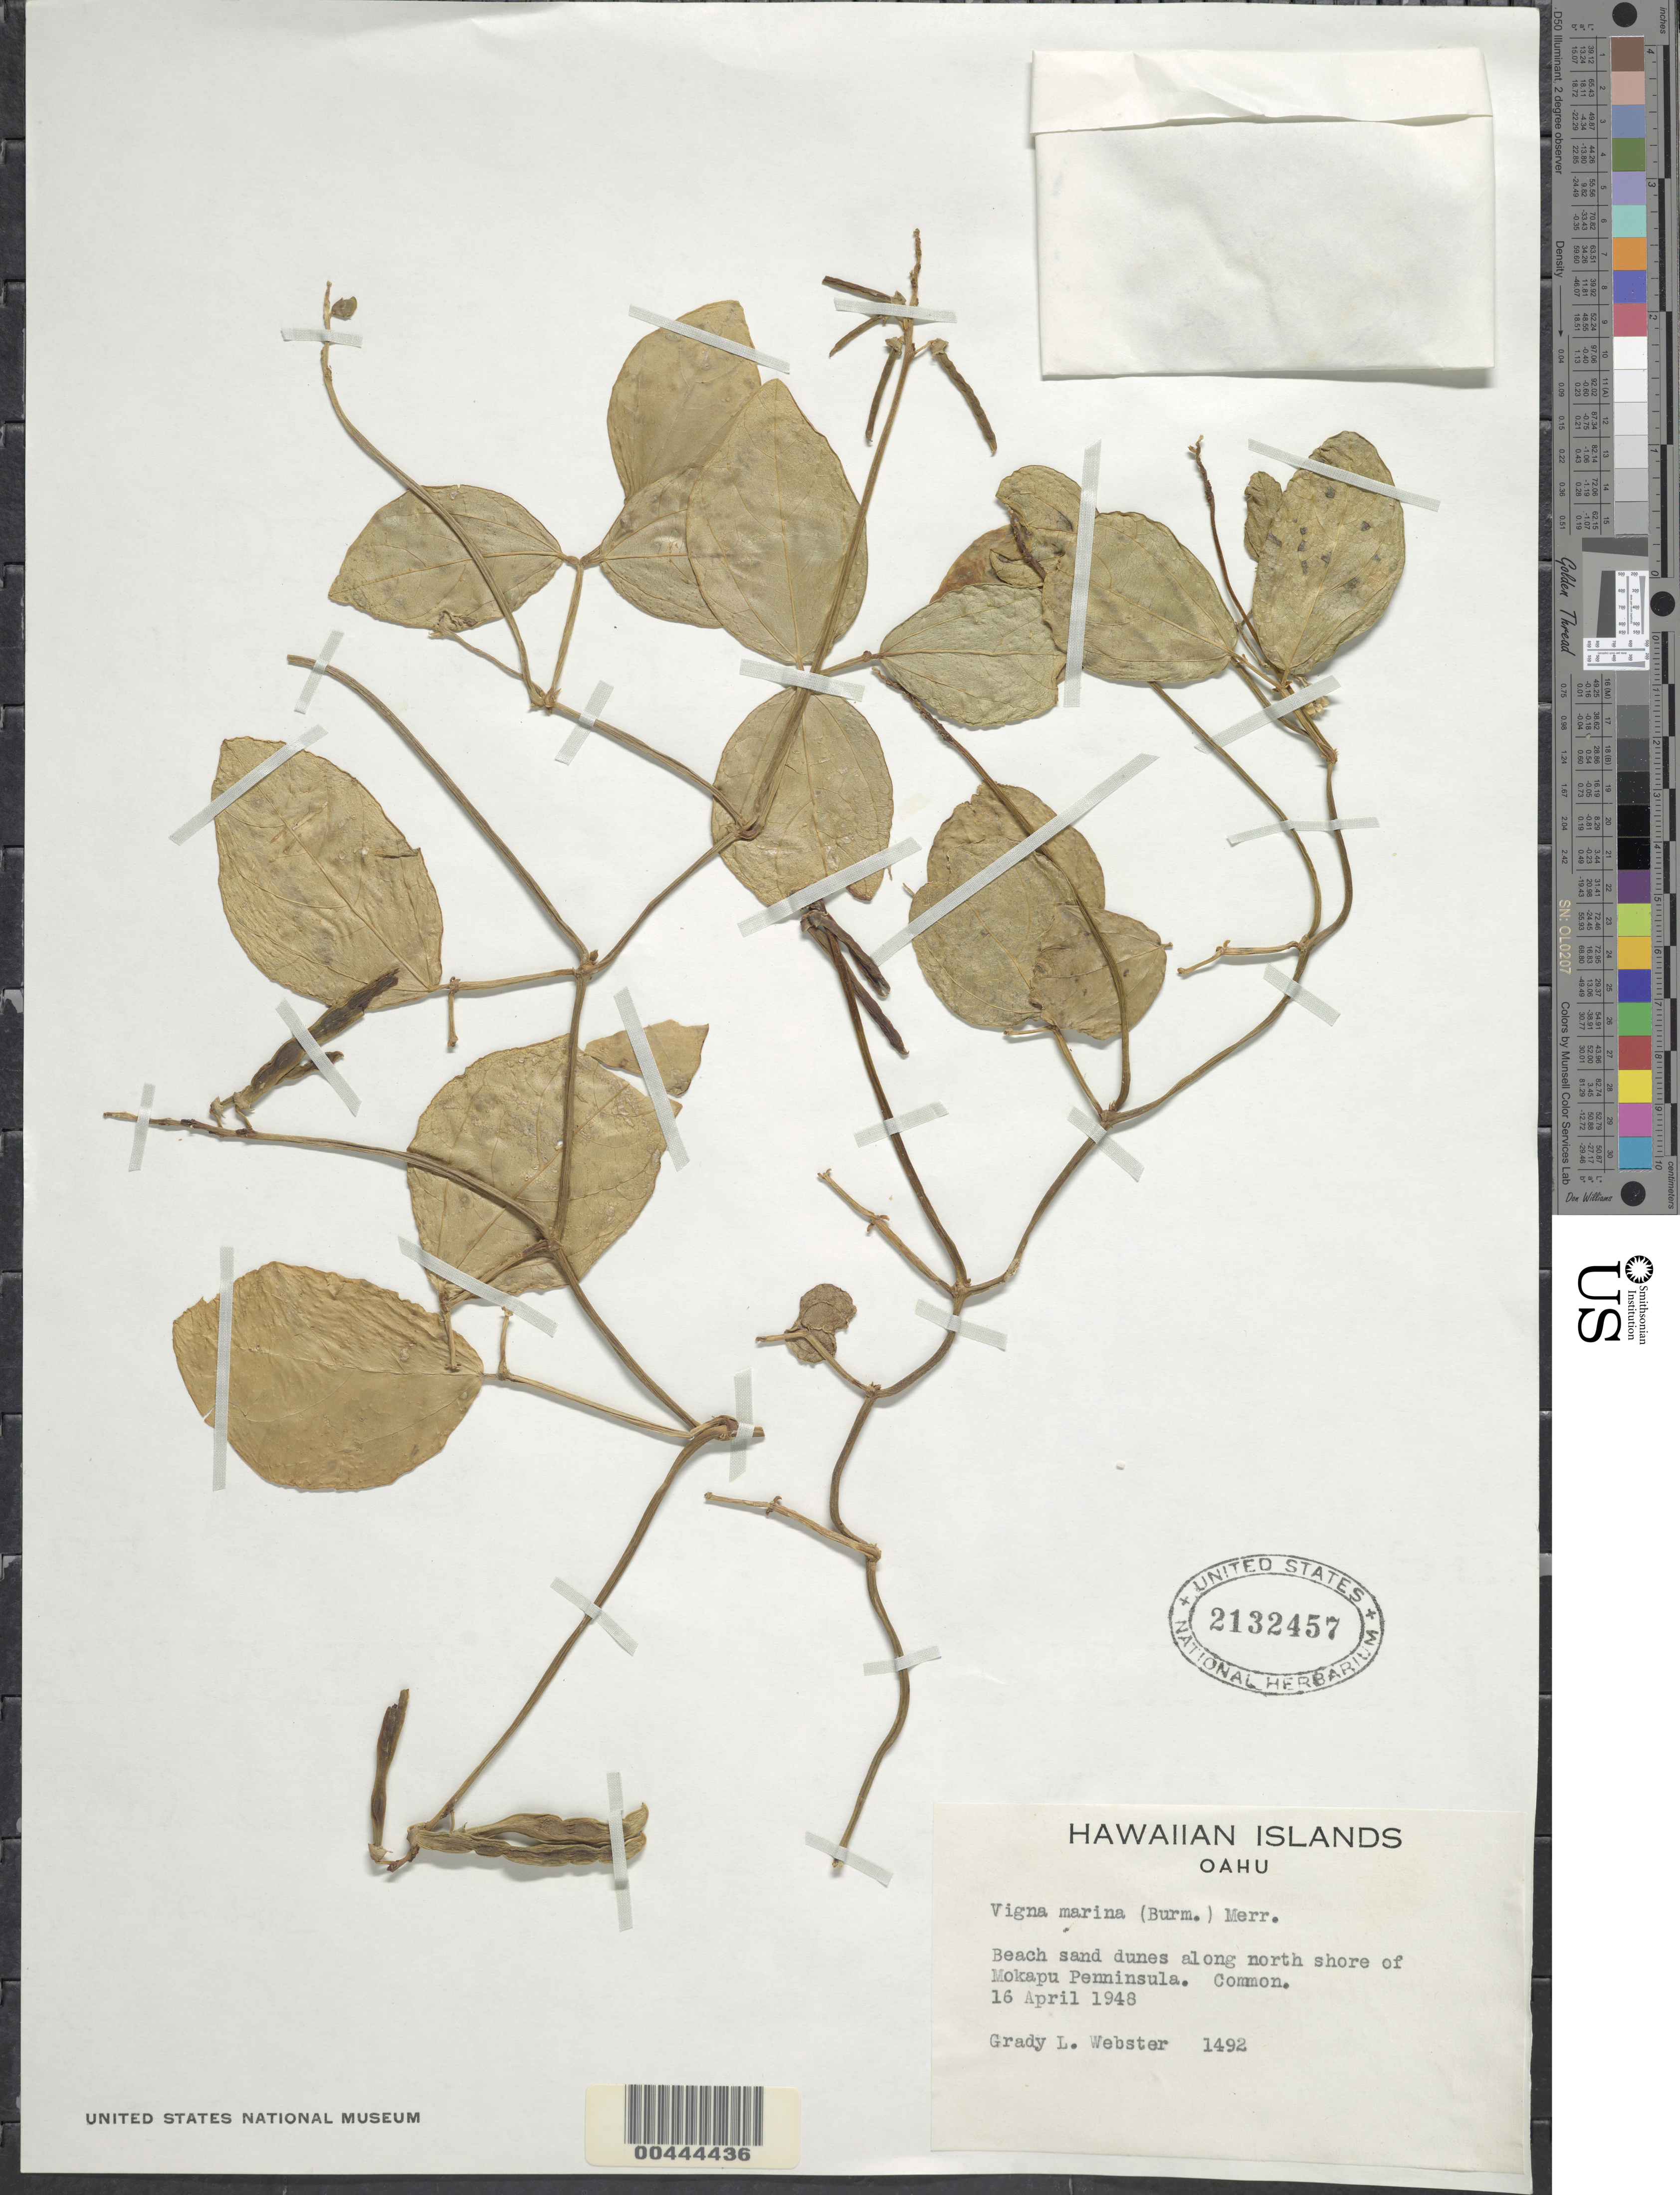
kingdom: Plantae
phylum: Tracheophyta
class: Magnoliopsida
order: Fabales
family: Fabaceae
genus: Vigna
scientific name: Vigna marina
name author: (Burm.) Merr.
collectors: G. L. Webster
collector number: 1492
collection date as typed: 16 Apr 1948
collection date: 1948-04-16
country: United States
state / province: Hawaii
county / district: Honolulu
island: Oahu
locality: Beach sand dunes along north shore of Mokapu Peninsula.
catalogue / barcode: US 2132457